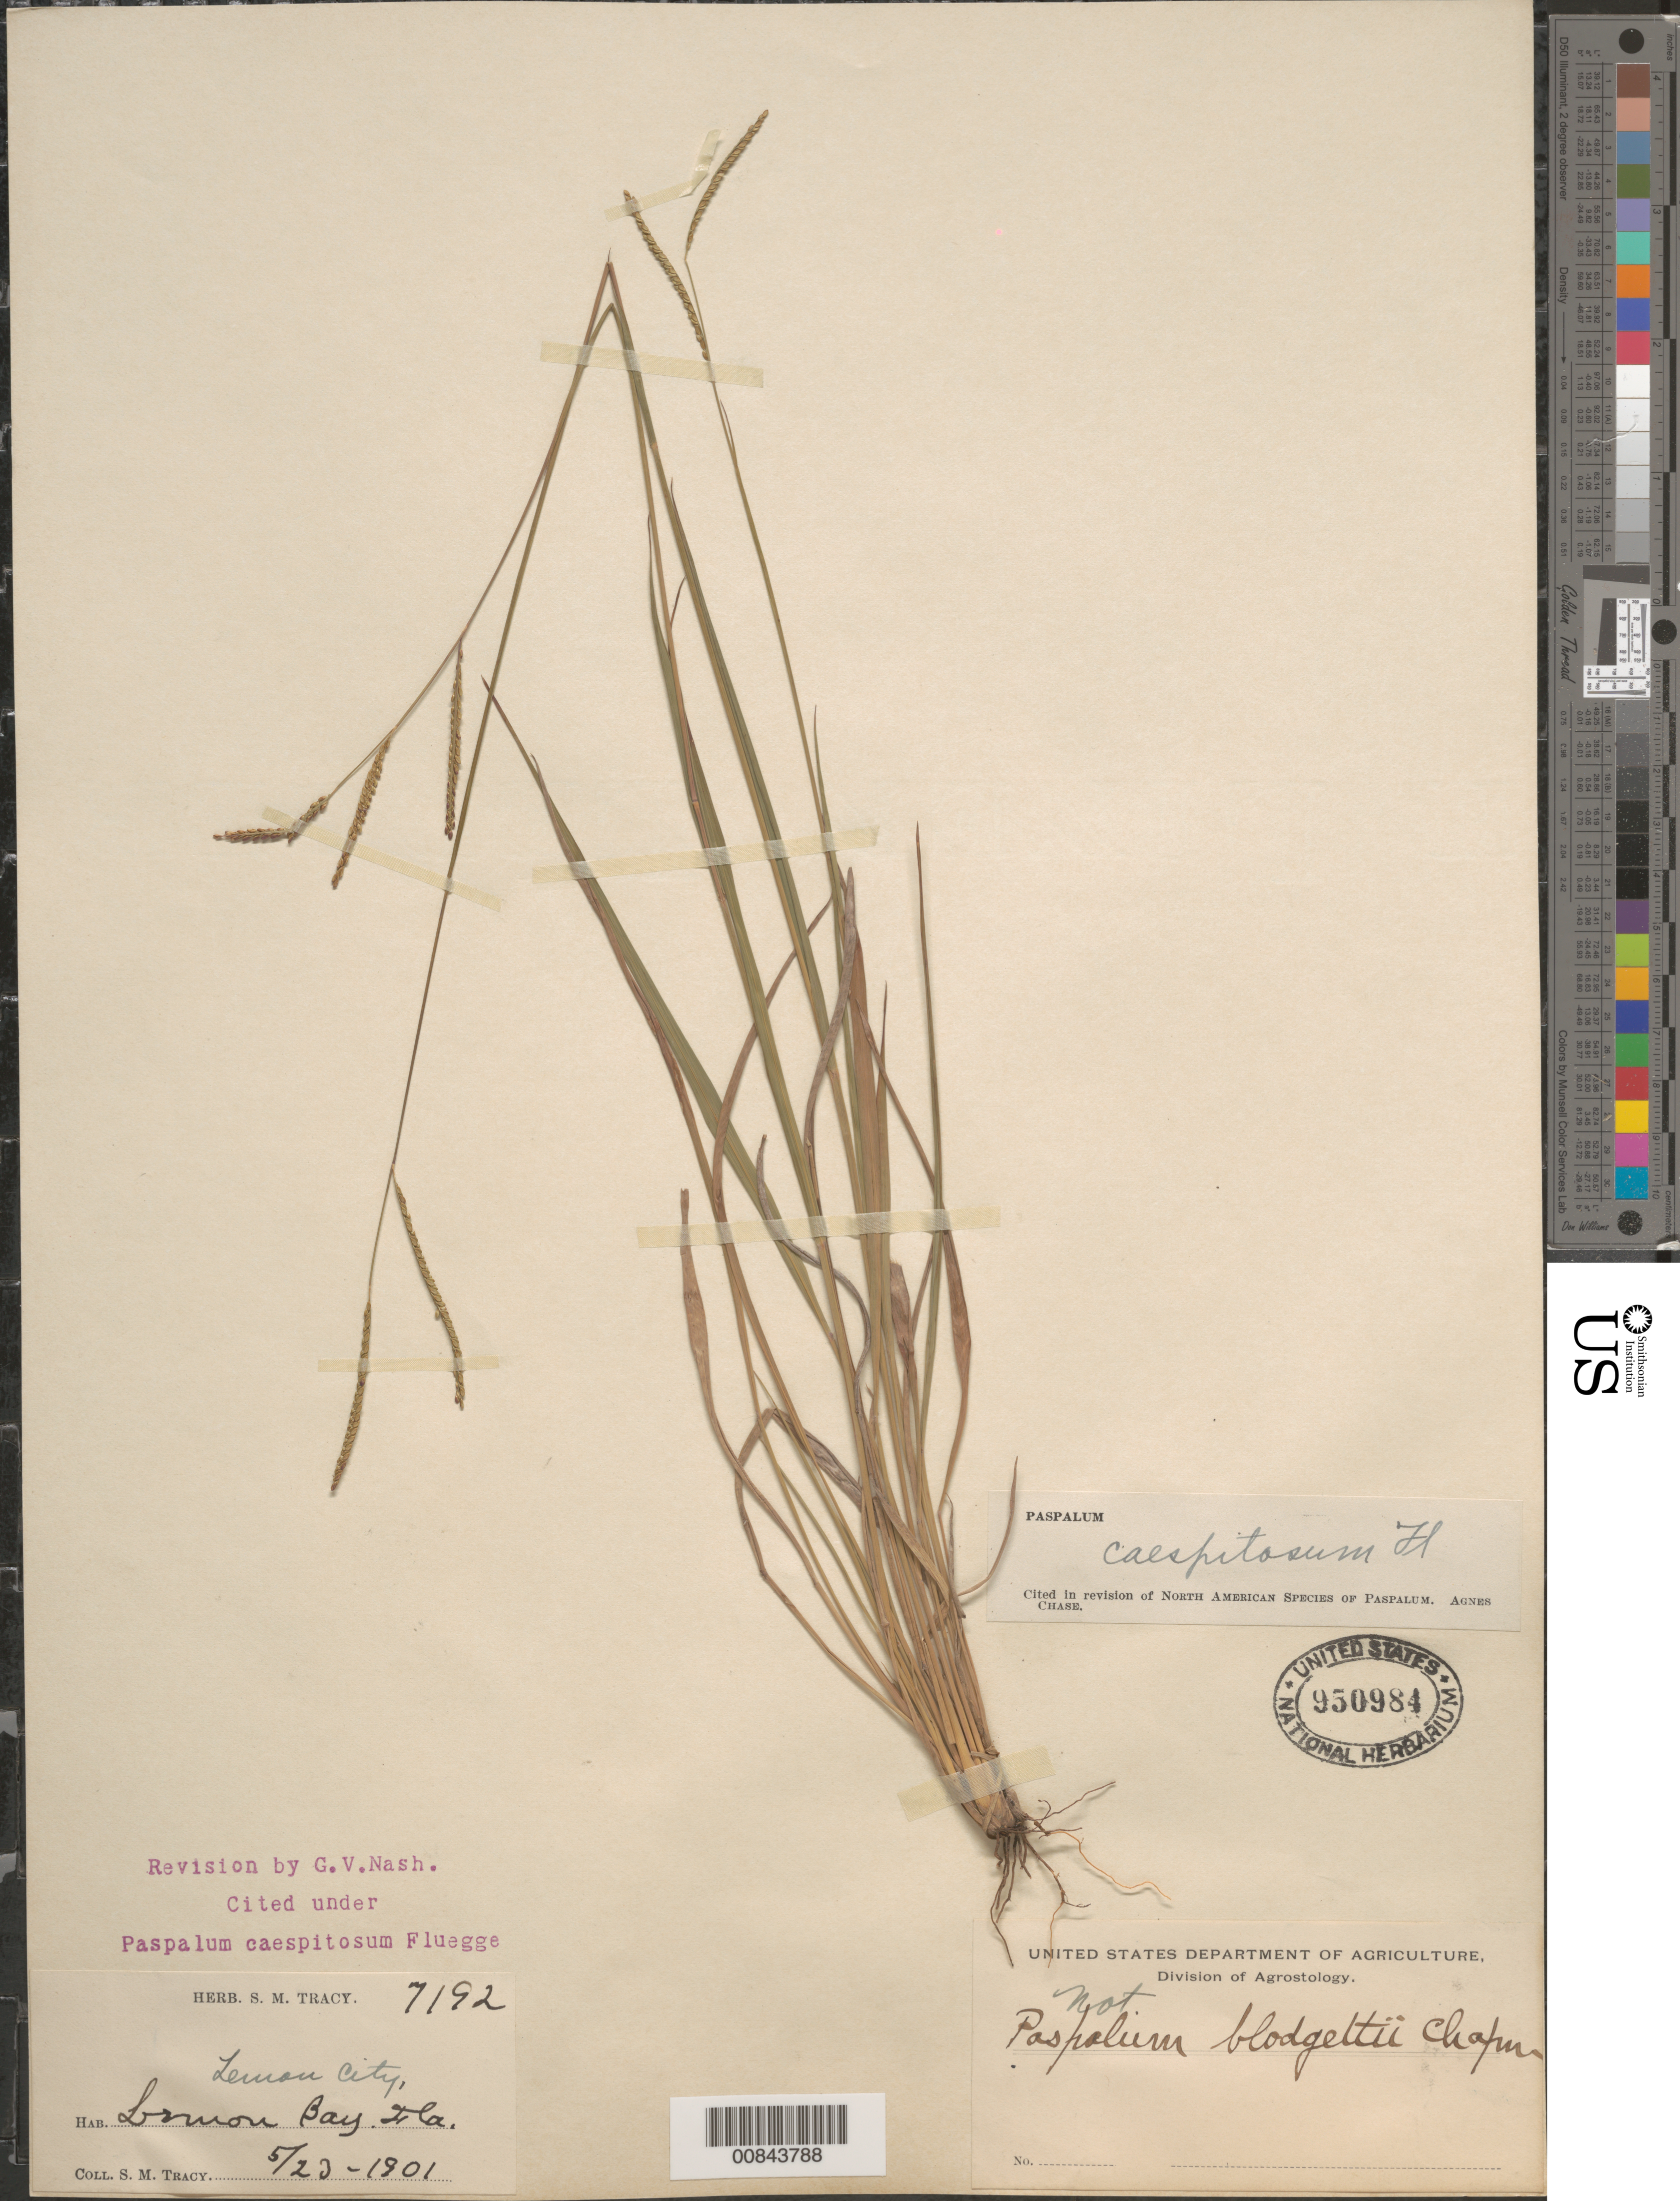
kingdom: Plantae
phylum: Tracheophyta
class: Liliopsida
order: Poales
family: Poaceae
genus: Paspalum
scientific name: Paspalum caespitosum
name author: Flüggé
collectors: S. M. Tracy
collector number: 7192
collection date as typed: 23 May 1901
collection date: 1901-05-23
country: United States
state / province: Florida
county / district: Dade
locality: Lemon City.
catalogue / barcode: US 950984